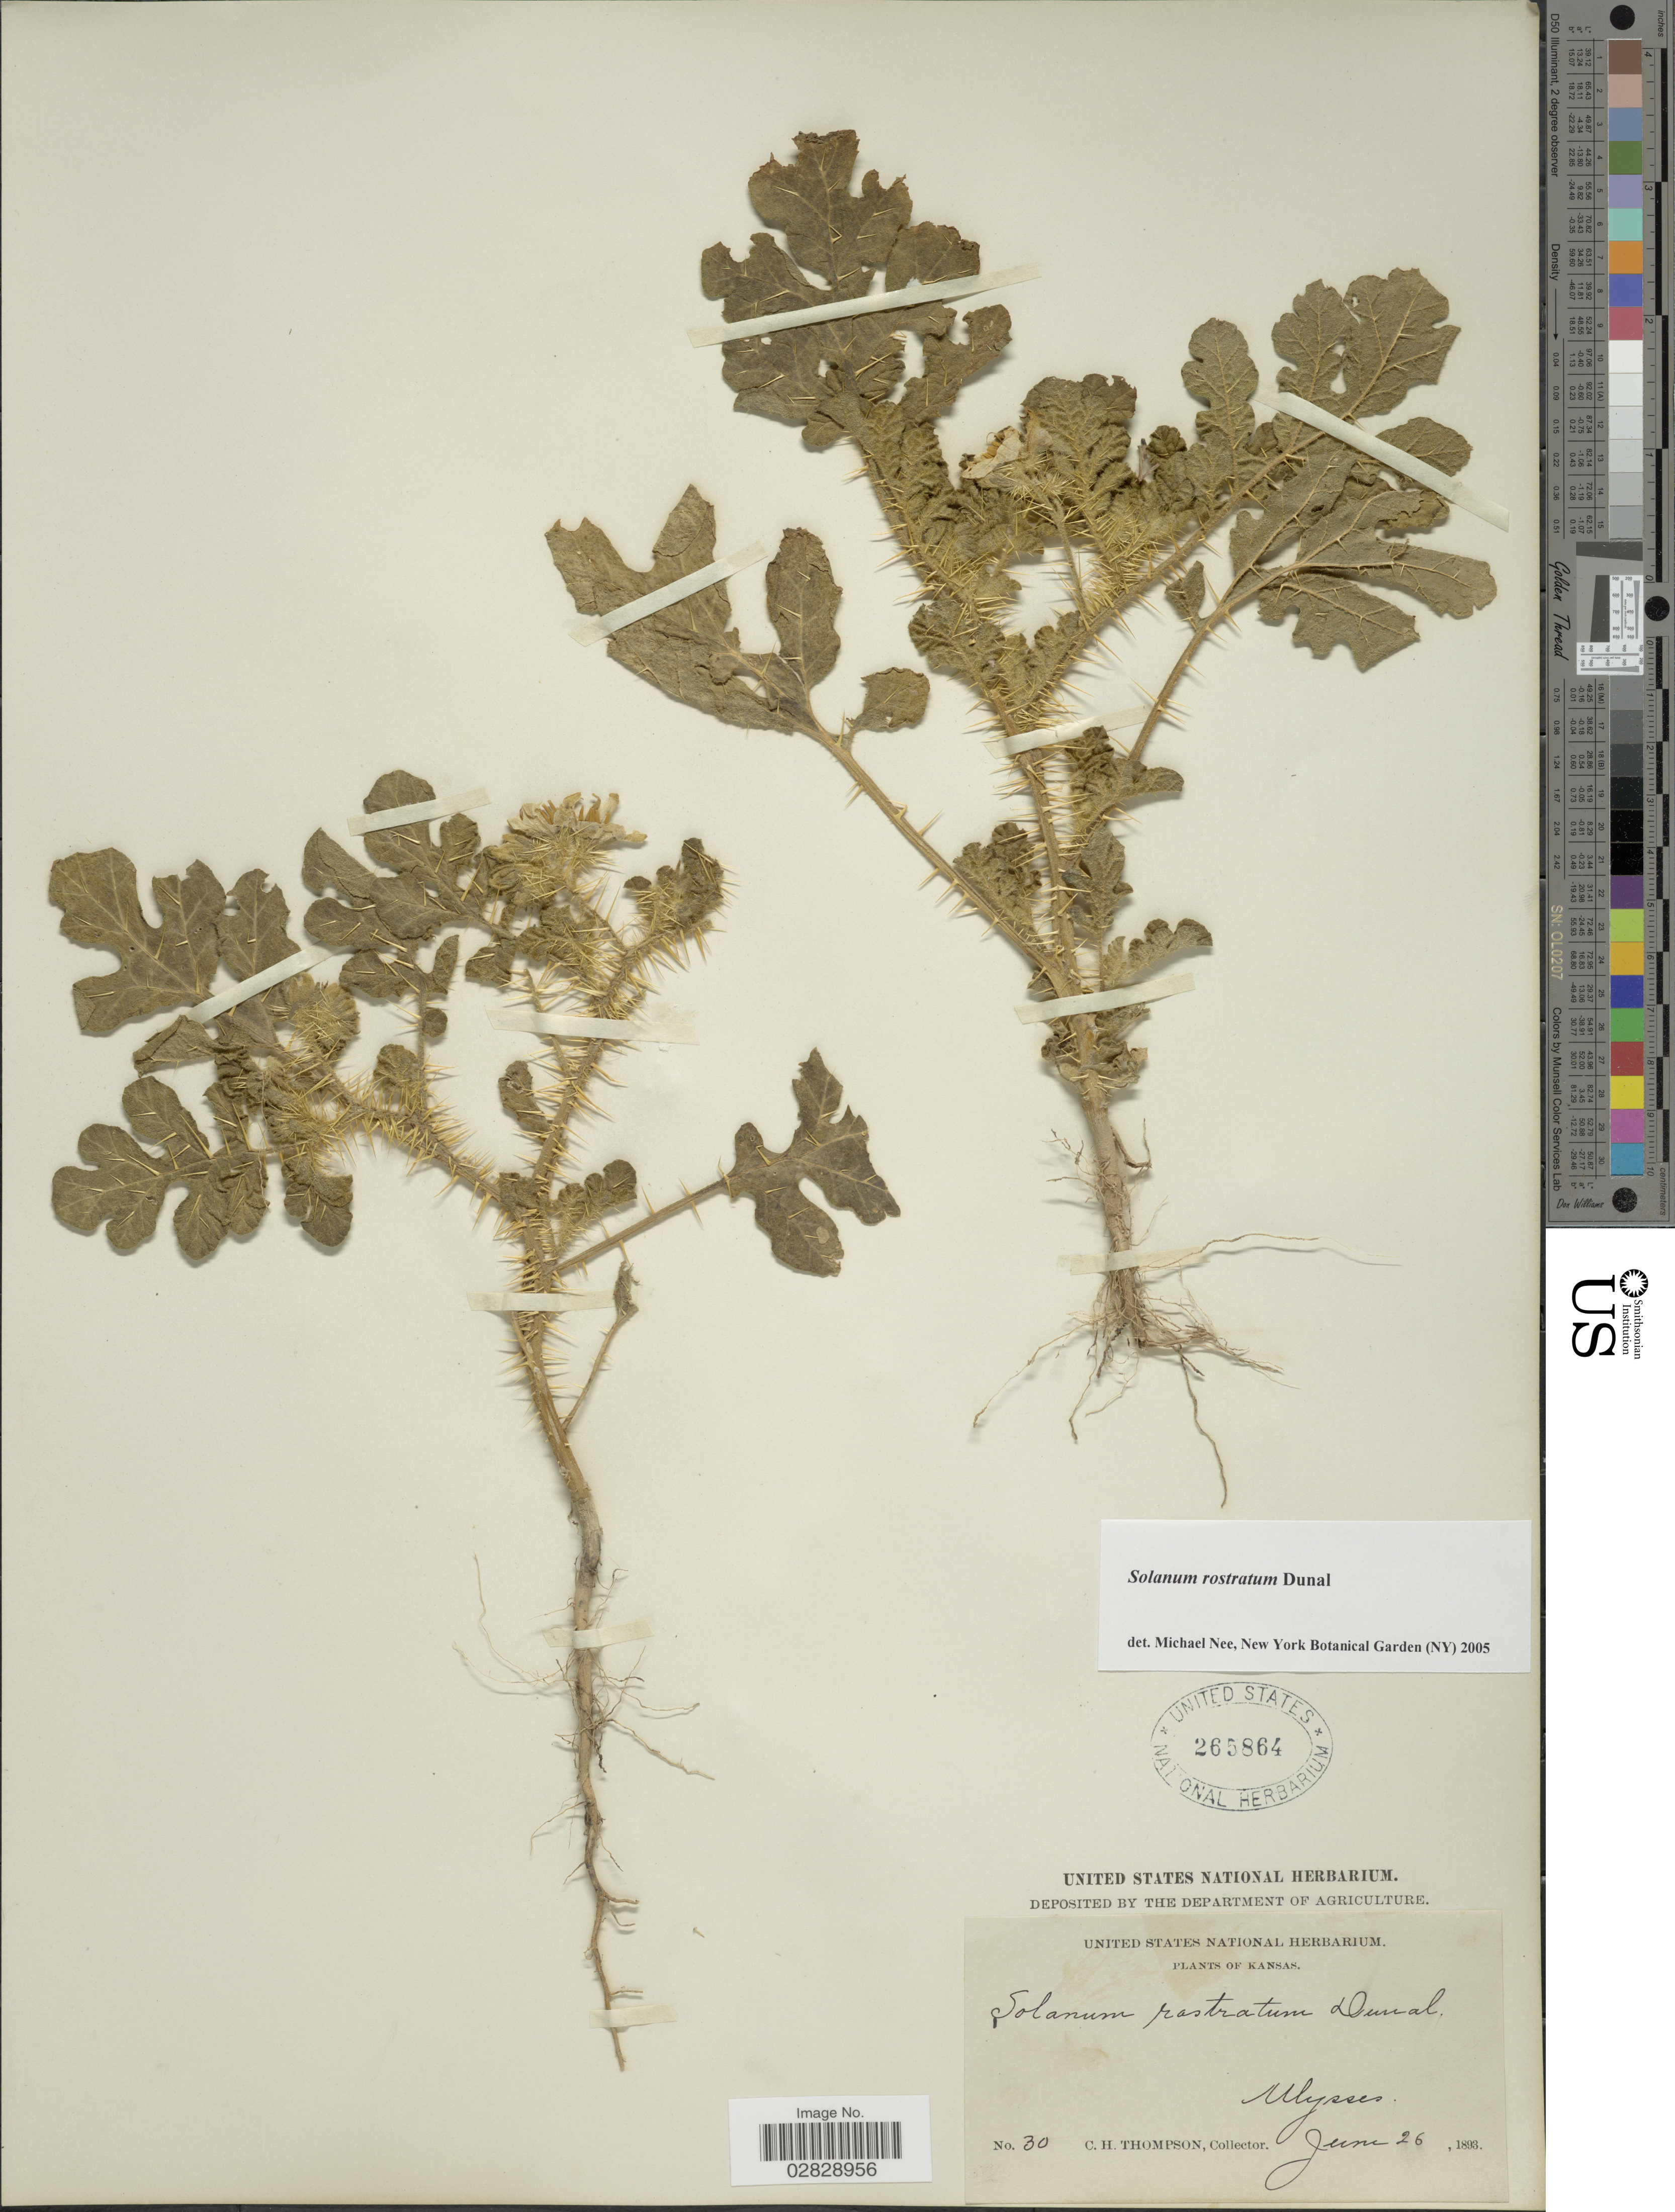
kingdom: Plantae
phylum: Tracheophyta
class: Magnoliopsida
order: Solanales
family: Solanaceae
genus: Solanum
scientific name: Solanum rostratum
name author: Dunal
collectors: C. H. Thompson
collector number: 30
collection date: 1893-06-26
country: United States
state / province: Kansas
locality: Mlysses.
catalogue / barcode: US 265864